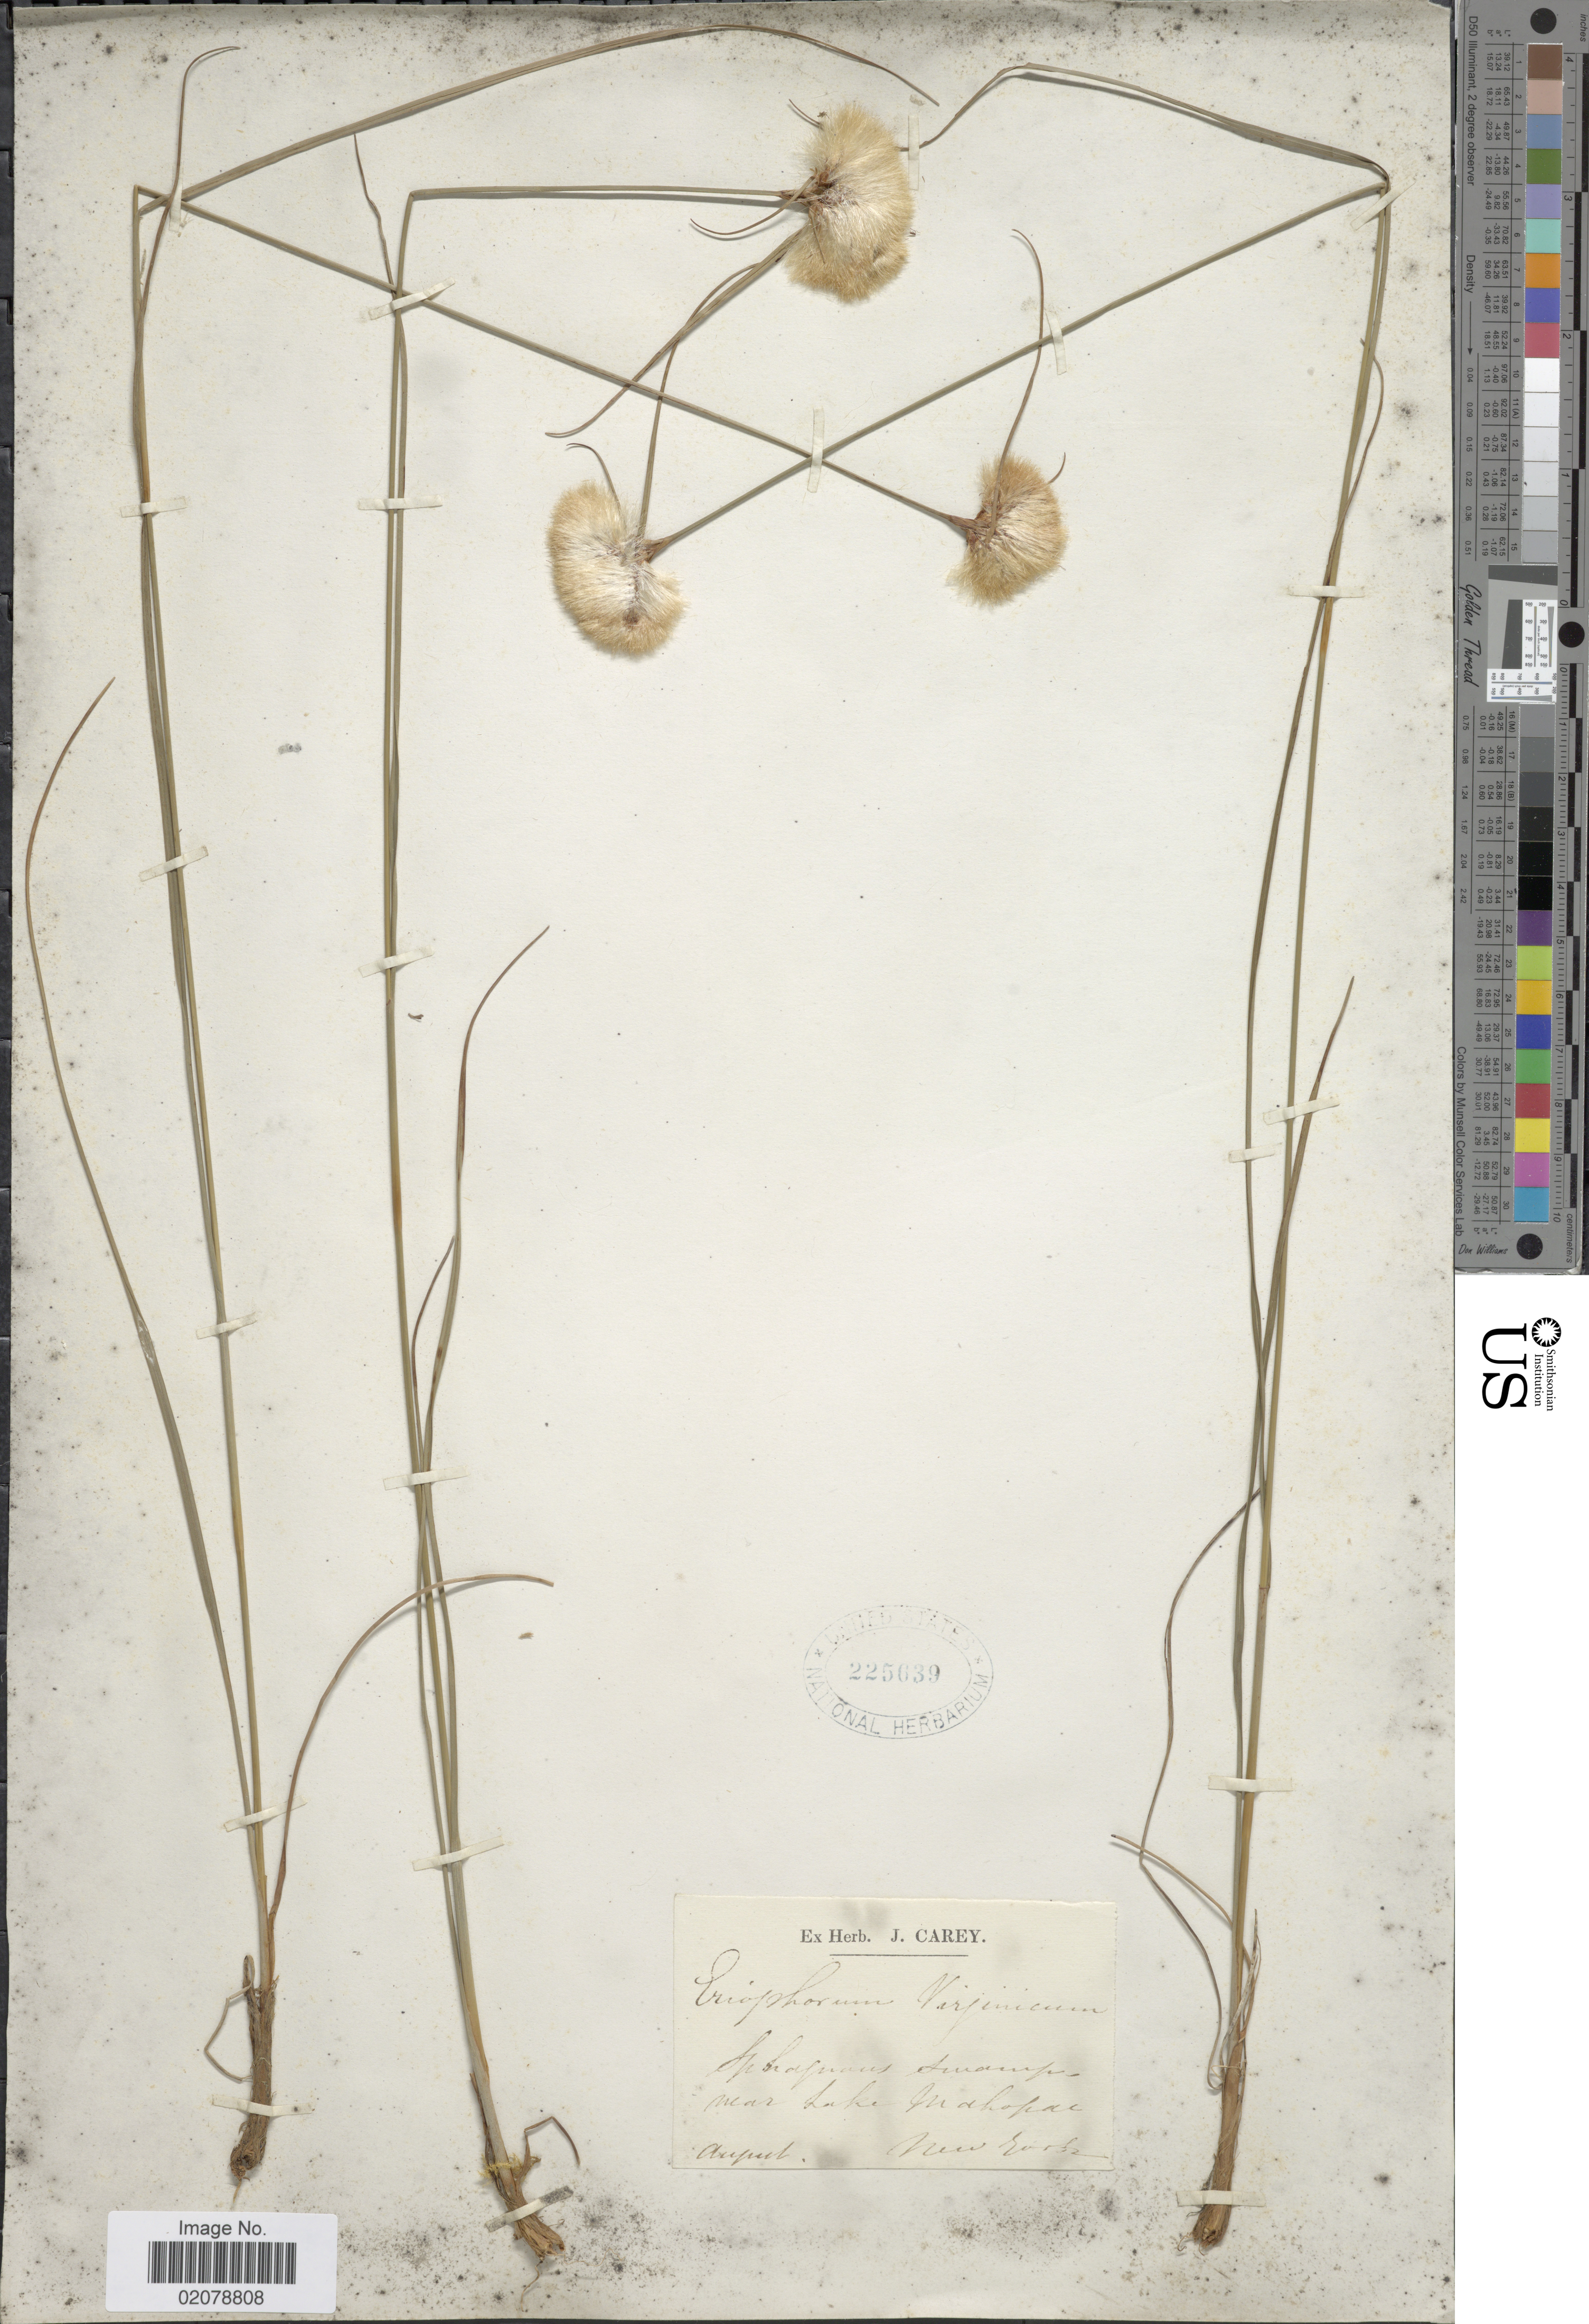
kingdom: Plantae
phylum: Tracheophyta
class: Liliopsida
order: Poales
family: Cyperaceae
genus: Eriophorum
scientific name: Eriophorum virginicum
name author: L.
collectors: ex herb. J. Carey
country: United States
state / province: New York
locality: Near Lake Mahopac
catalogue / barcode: US 225639